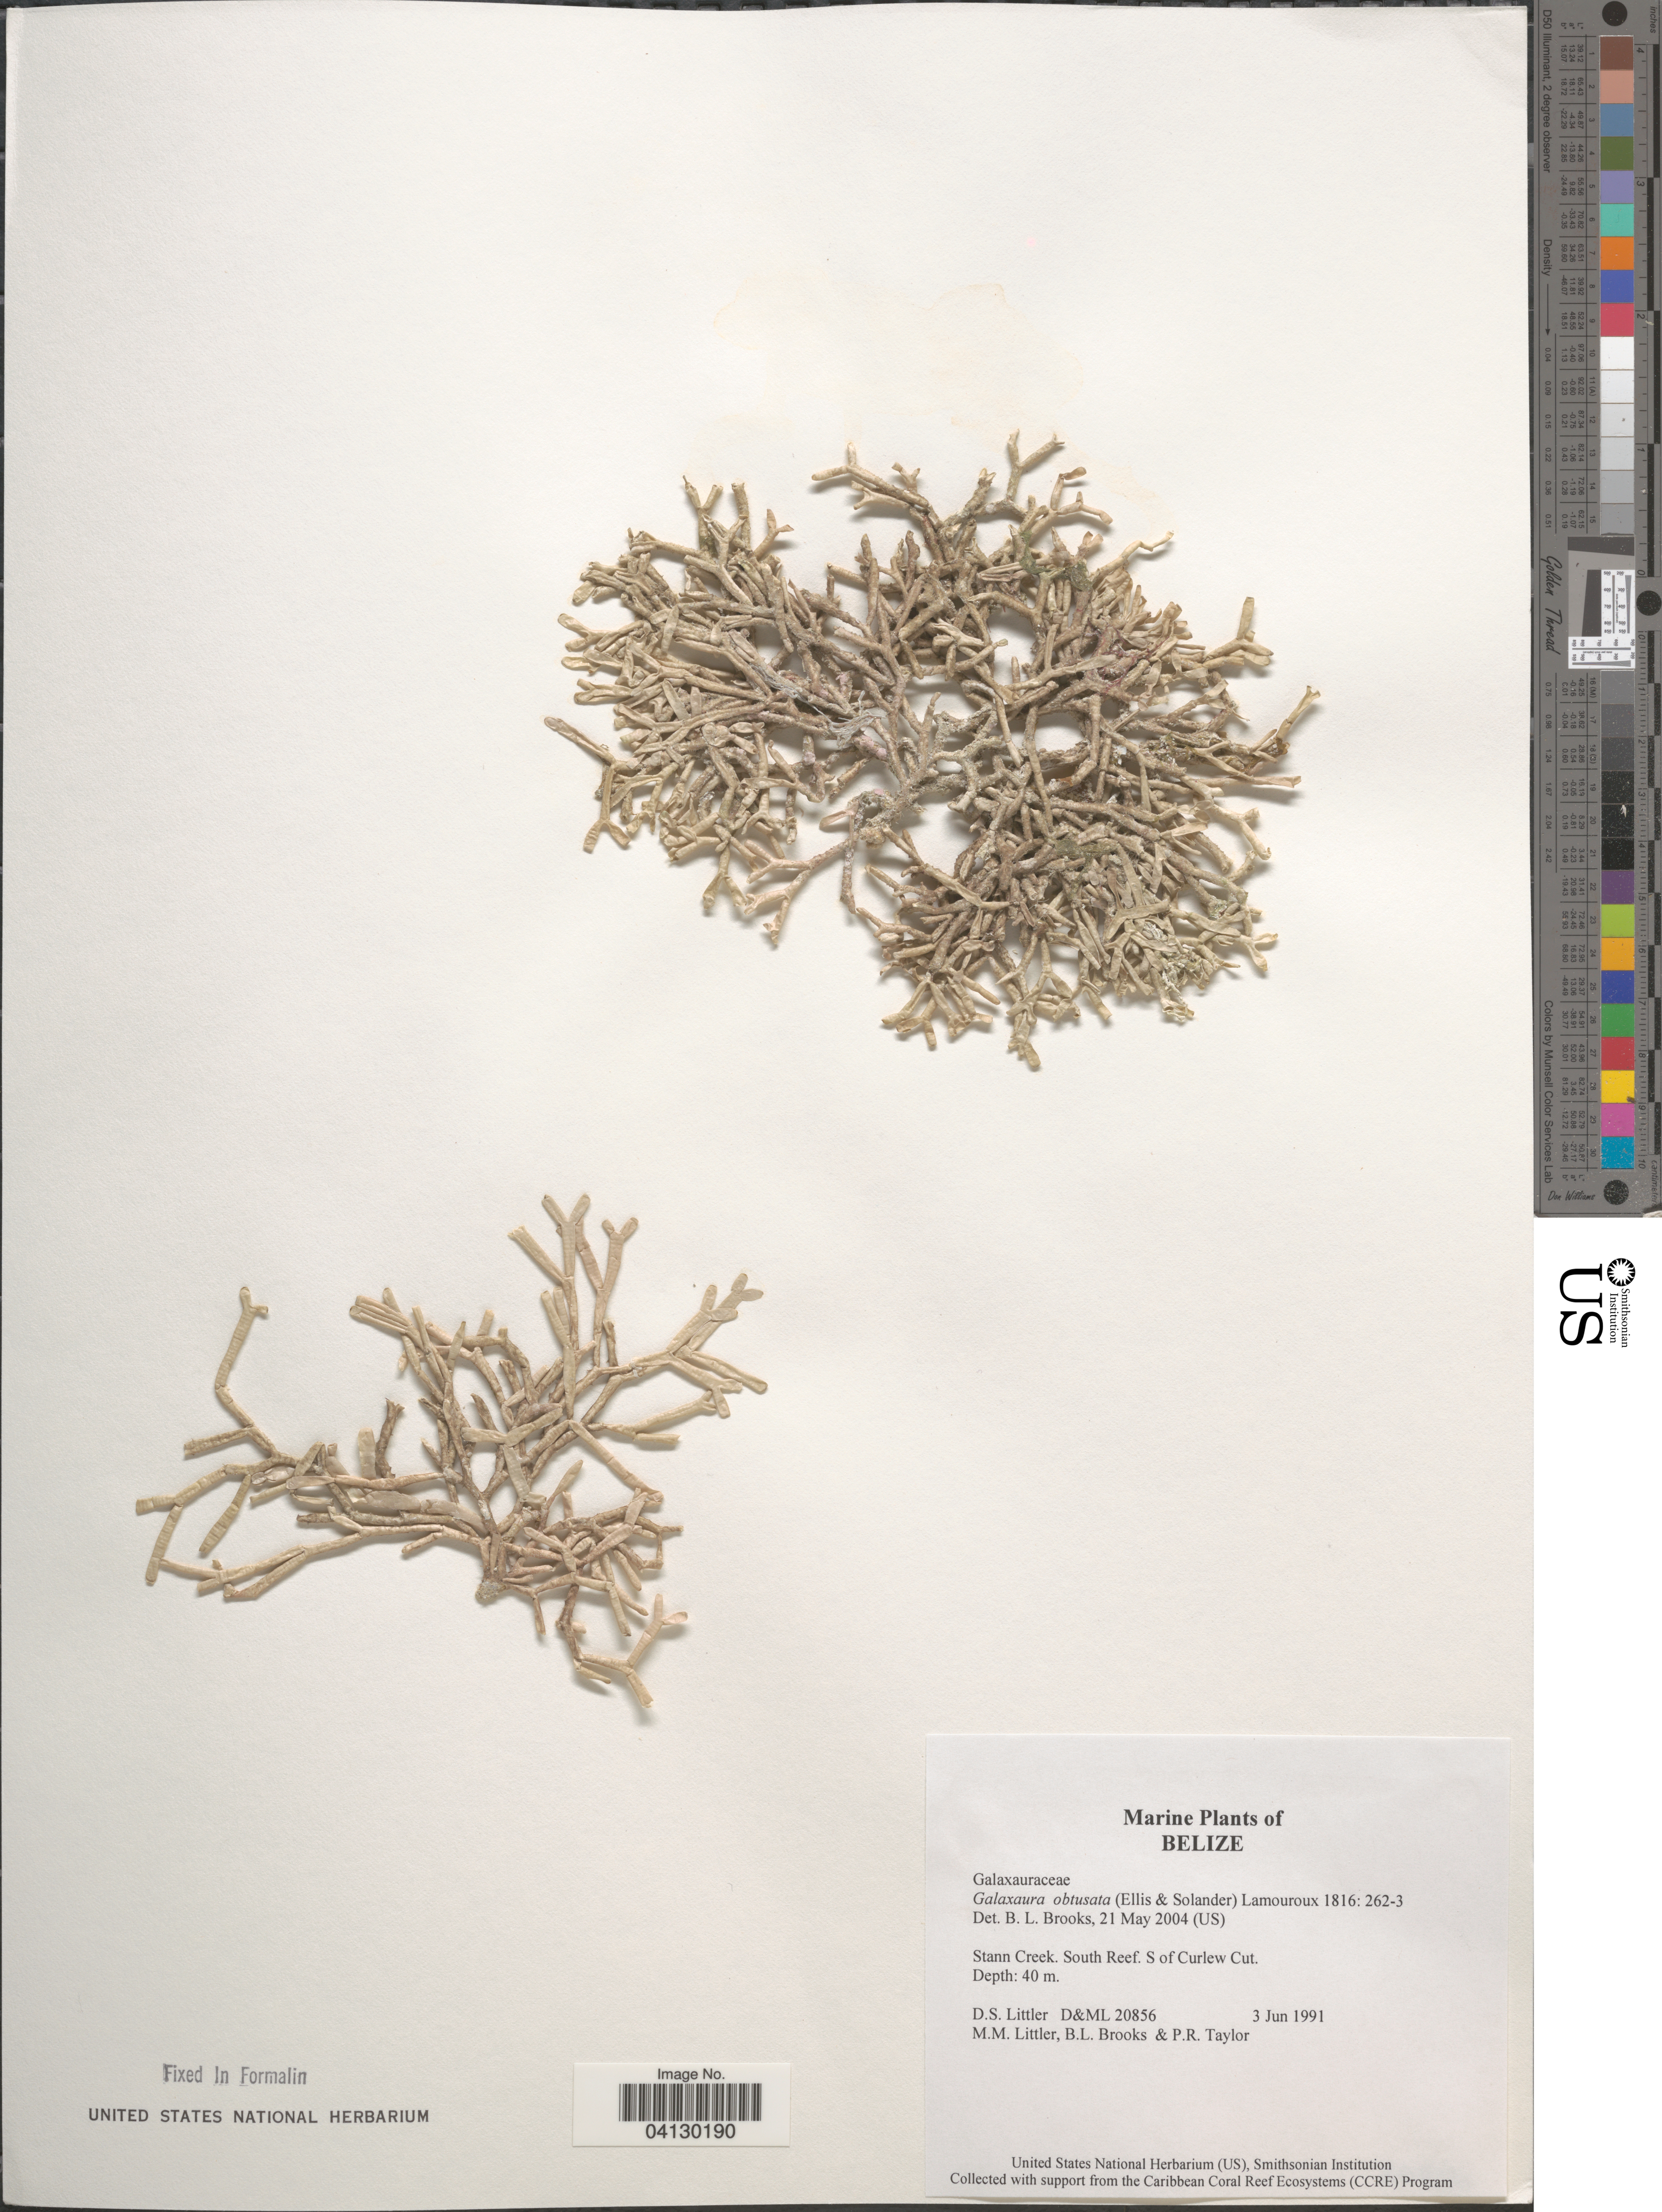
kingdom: Plantae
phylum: Rhodophyta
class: Florideophyceae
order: Nemaliales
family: Galaxauraceae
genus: Dichotomaria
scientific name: Dichotomaria obtusata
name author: (Ellis & Sol.) Lam.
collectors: D. S. Littler, B. Brooks & P. R. Taylor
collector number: D&ML20856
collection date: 1991-06-03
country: Belize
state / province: Stann Creek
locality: South Reef. S. of Curlew Cut.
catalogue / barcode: US 328593